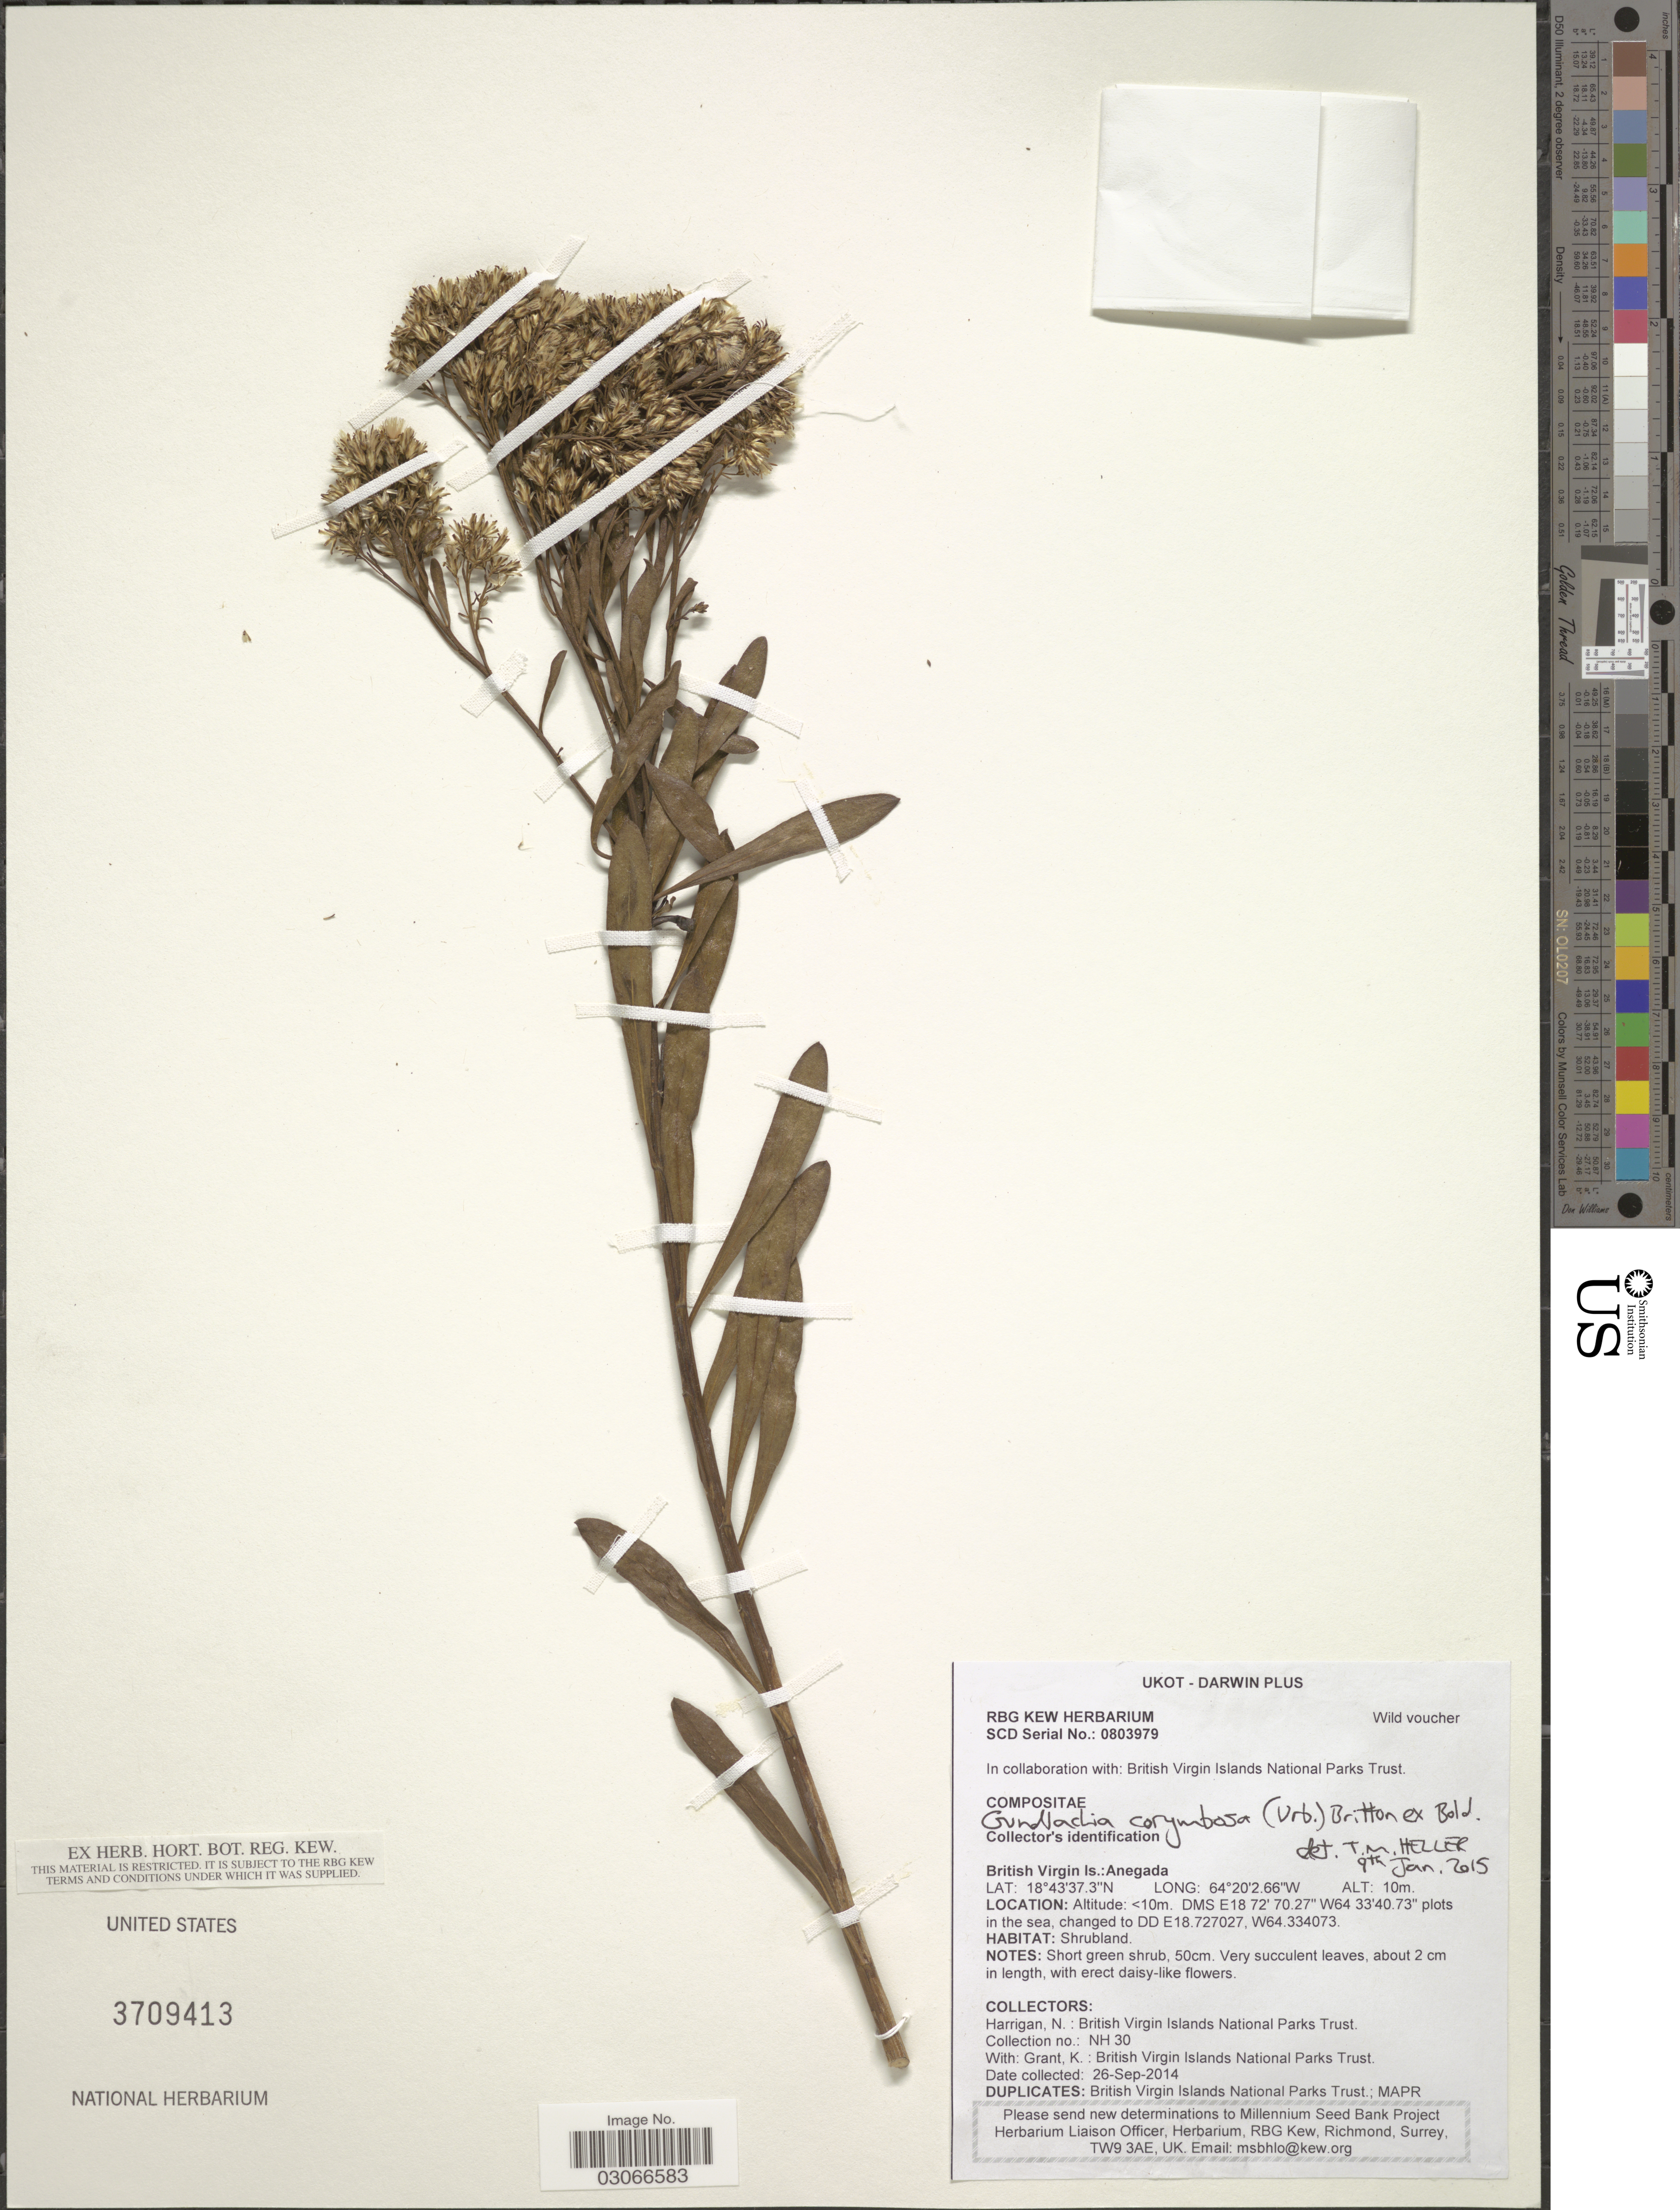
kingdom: Plantae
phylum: Tracheophyta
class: Magnoliopsida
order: Asterales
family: Asteraceae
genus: Gundlachia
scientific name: Gundlachia corymbosa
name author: (Urb.) Britton ex Bold.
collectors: N. Harrigan & K. A. Grant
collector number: NH 30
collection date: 2014-09-26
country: British Virgin Islands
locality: Anegada.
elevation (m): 10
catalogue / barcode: US 3709413